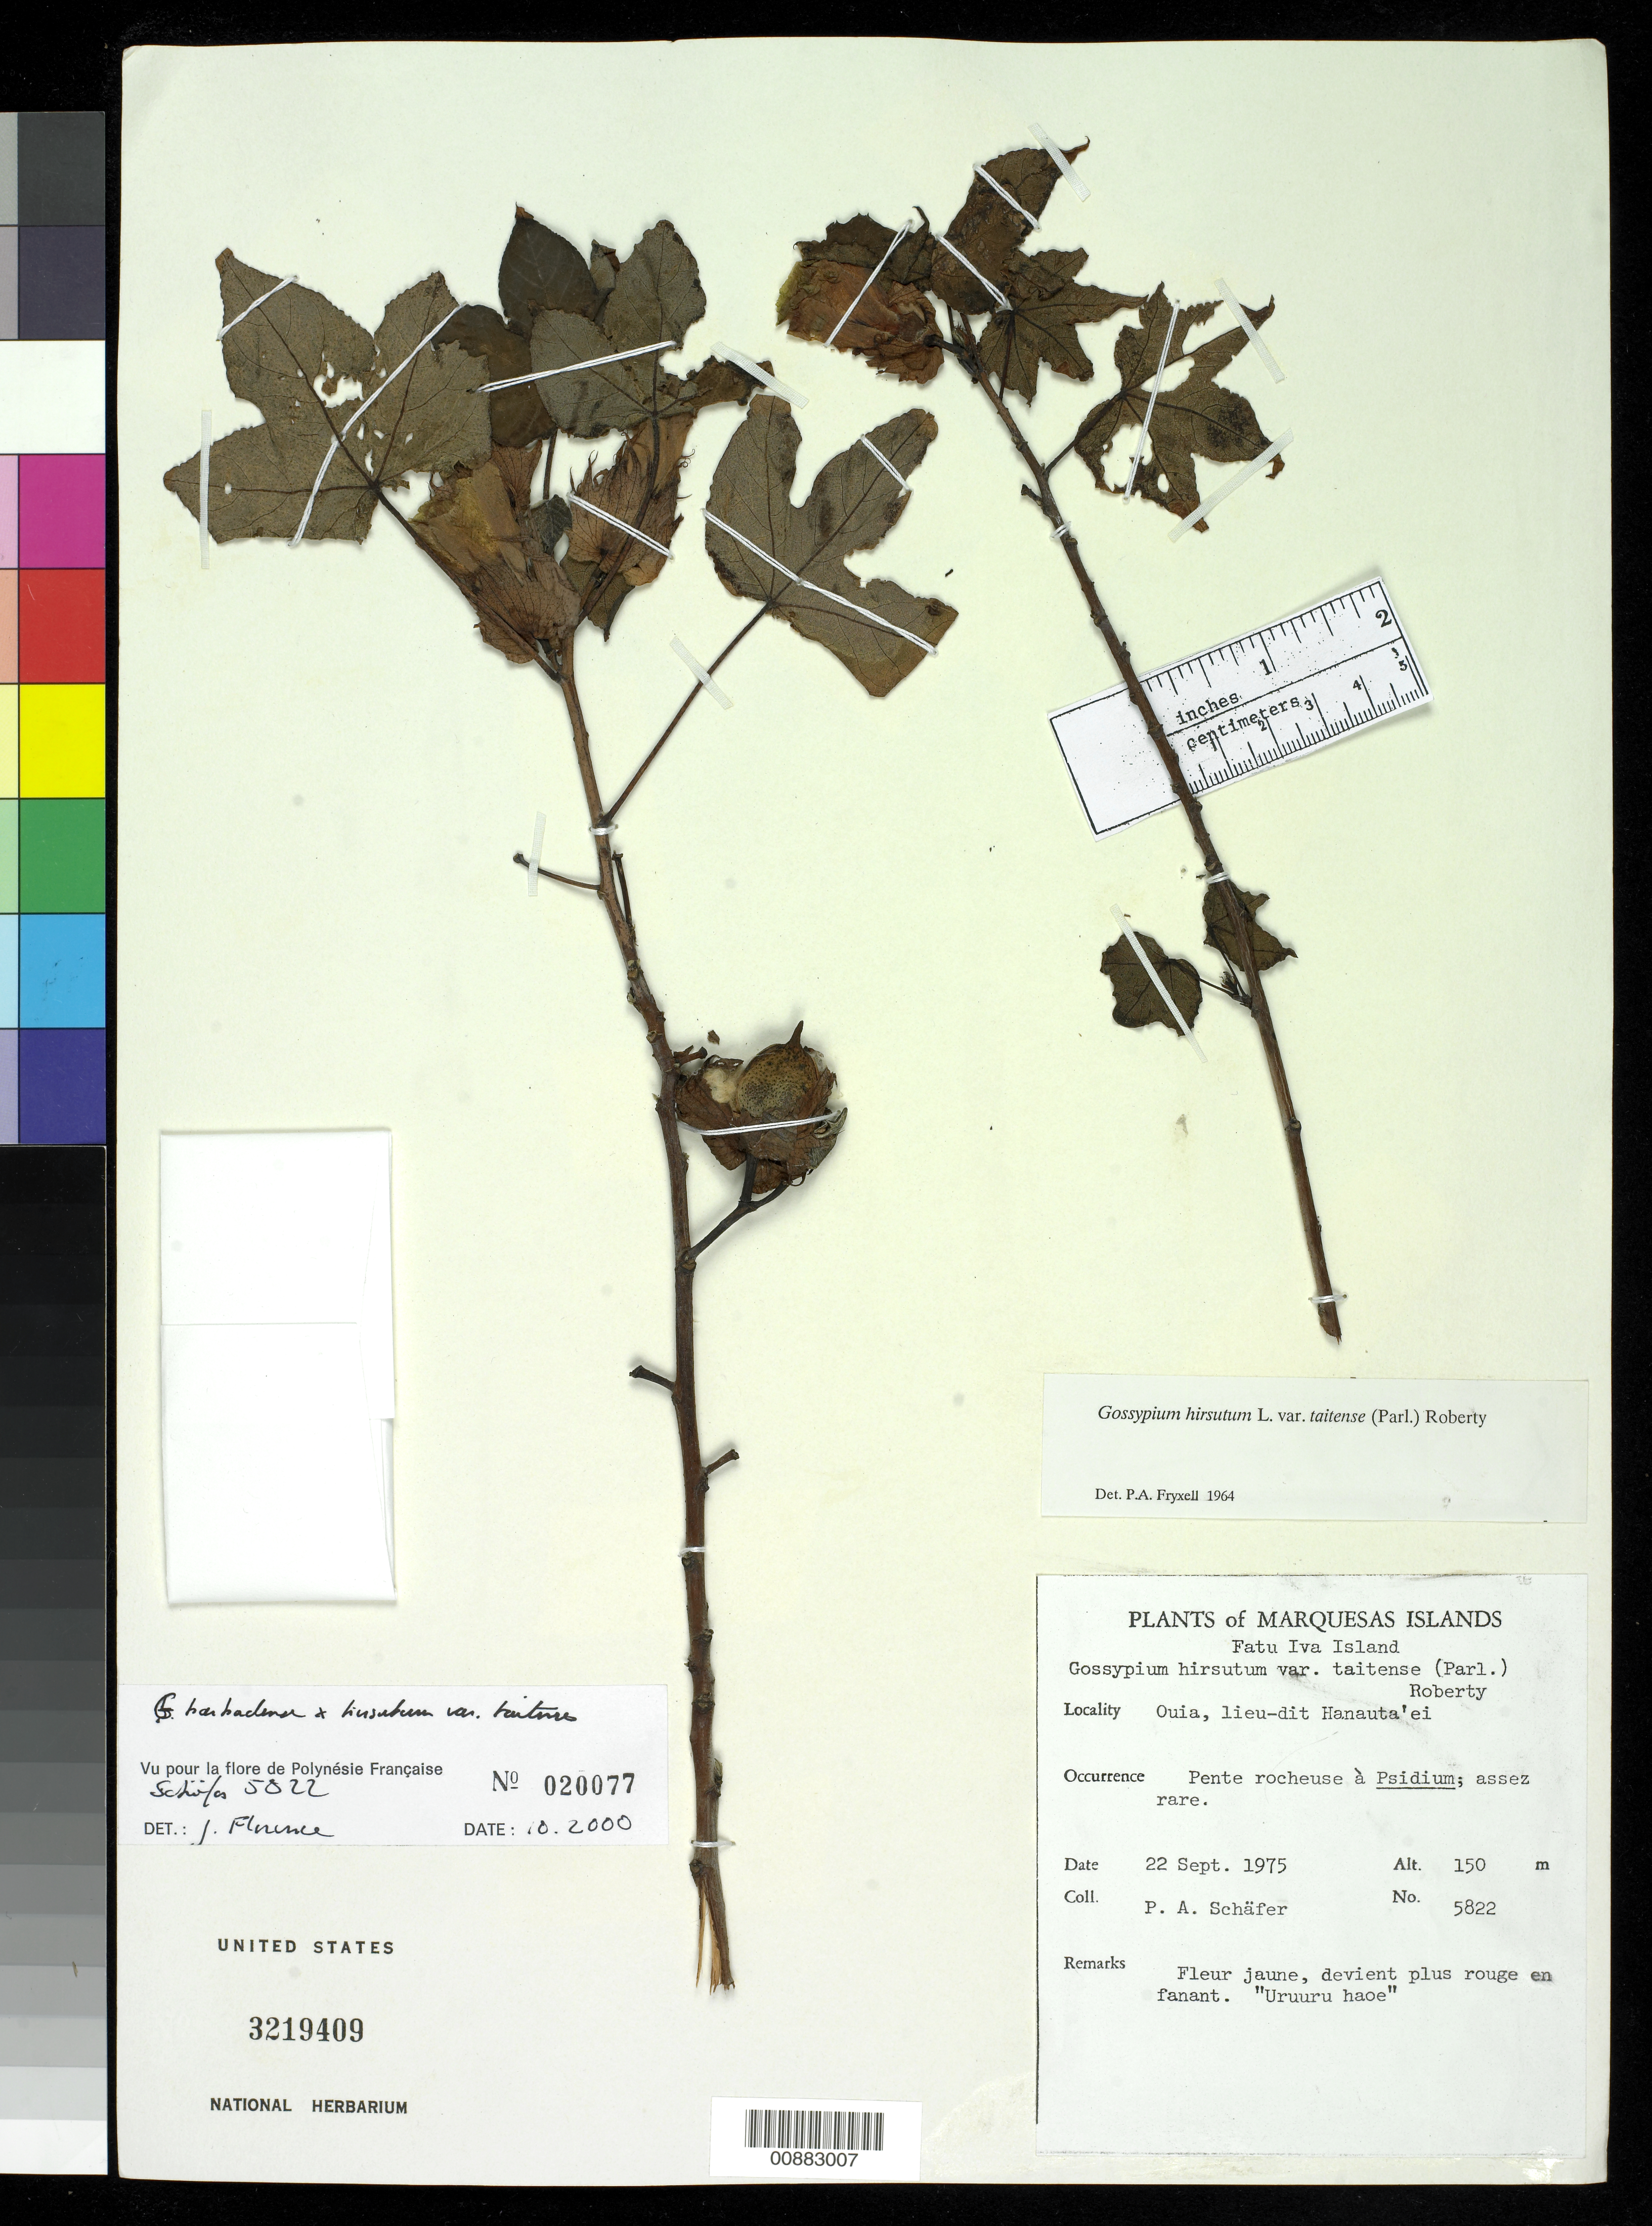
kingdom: Plantae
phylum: Tracheophyta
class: Magnoliopsida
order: Malvales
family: Malvaceae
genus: Gossypium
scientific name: Gossypium barbadense x G. hirsutum var. taitense (Parl.) Roberty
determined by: Florence, J.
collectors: P. A. Schäfer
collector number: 5822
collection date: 1975-09-22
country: French Polynesia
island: Hiva Oa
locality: Ouia, lieu-dit Hanauta'ei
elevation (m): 150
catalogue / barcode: US 3219409